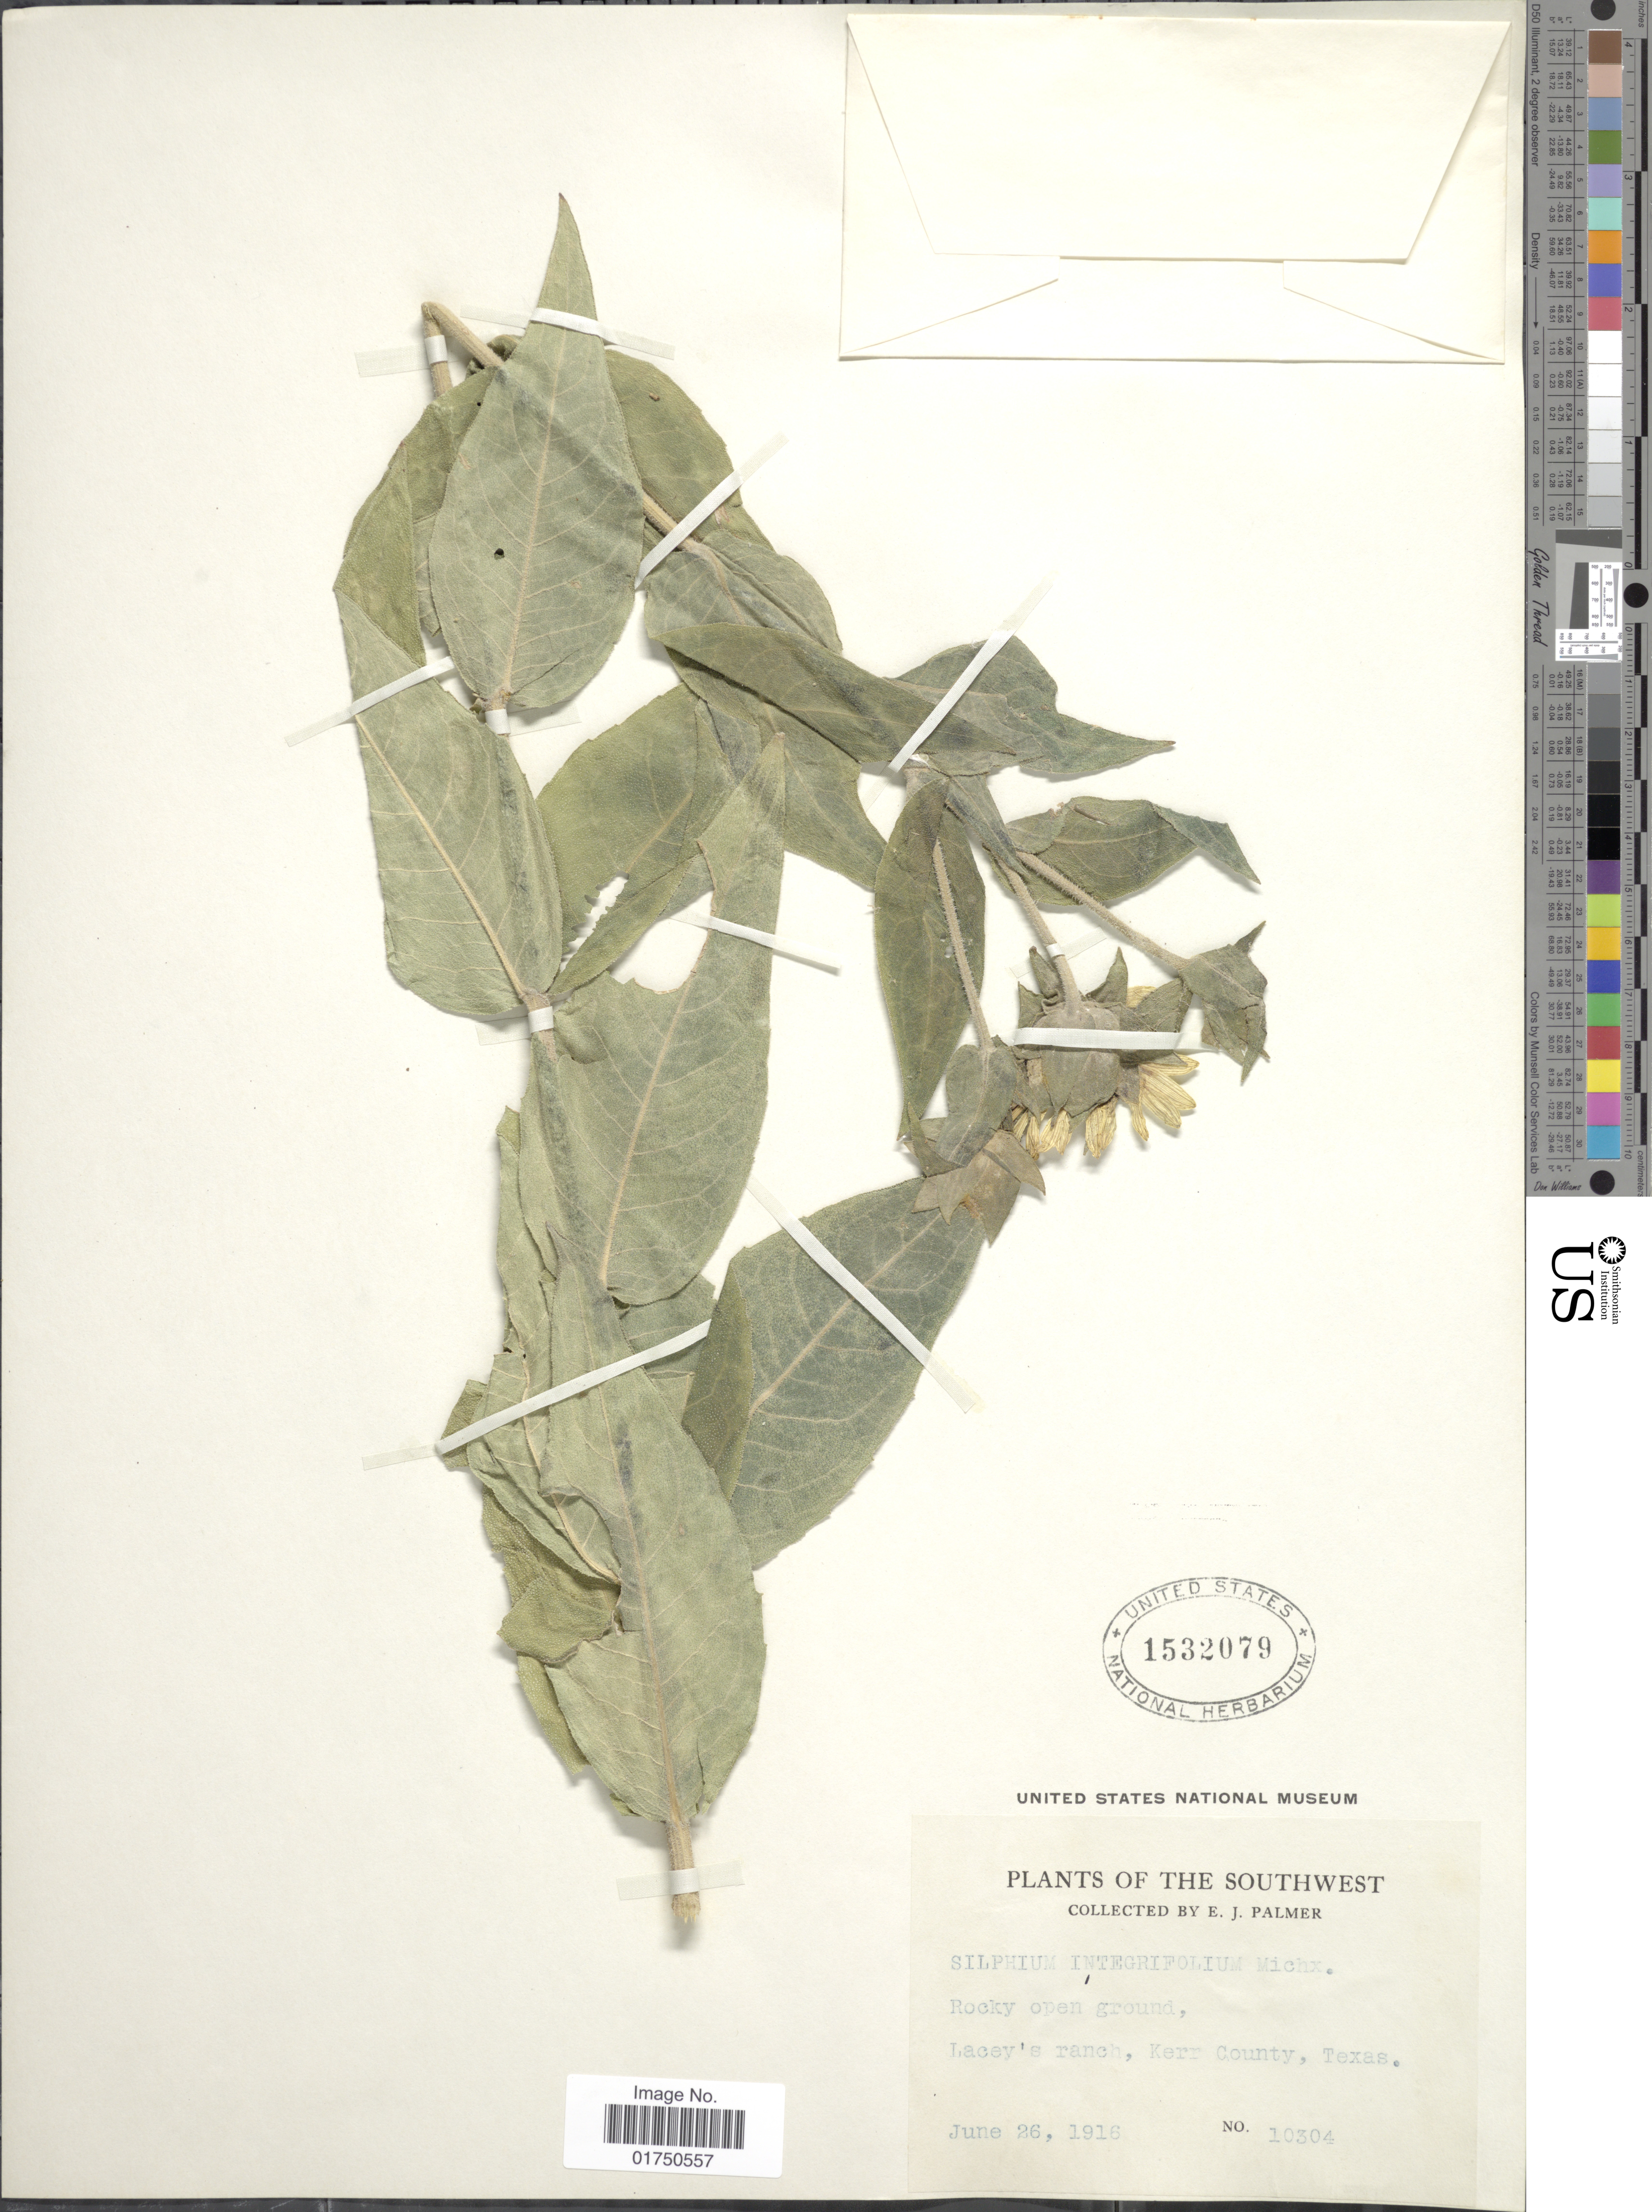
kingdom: Plantae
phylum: Tracheophyta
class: Magnoliopsida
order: Asterales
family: Asteraceae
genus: Silphium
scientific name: Silphium asperrimum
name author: Hook.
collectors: E. J. Palmer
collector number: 10304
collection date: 1916-06-26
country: United States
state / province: Texas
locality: Southwest. Rocky open ground, Lacey's ranch, Kerr County, Texas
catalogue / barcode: US 1532079